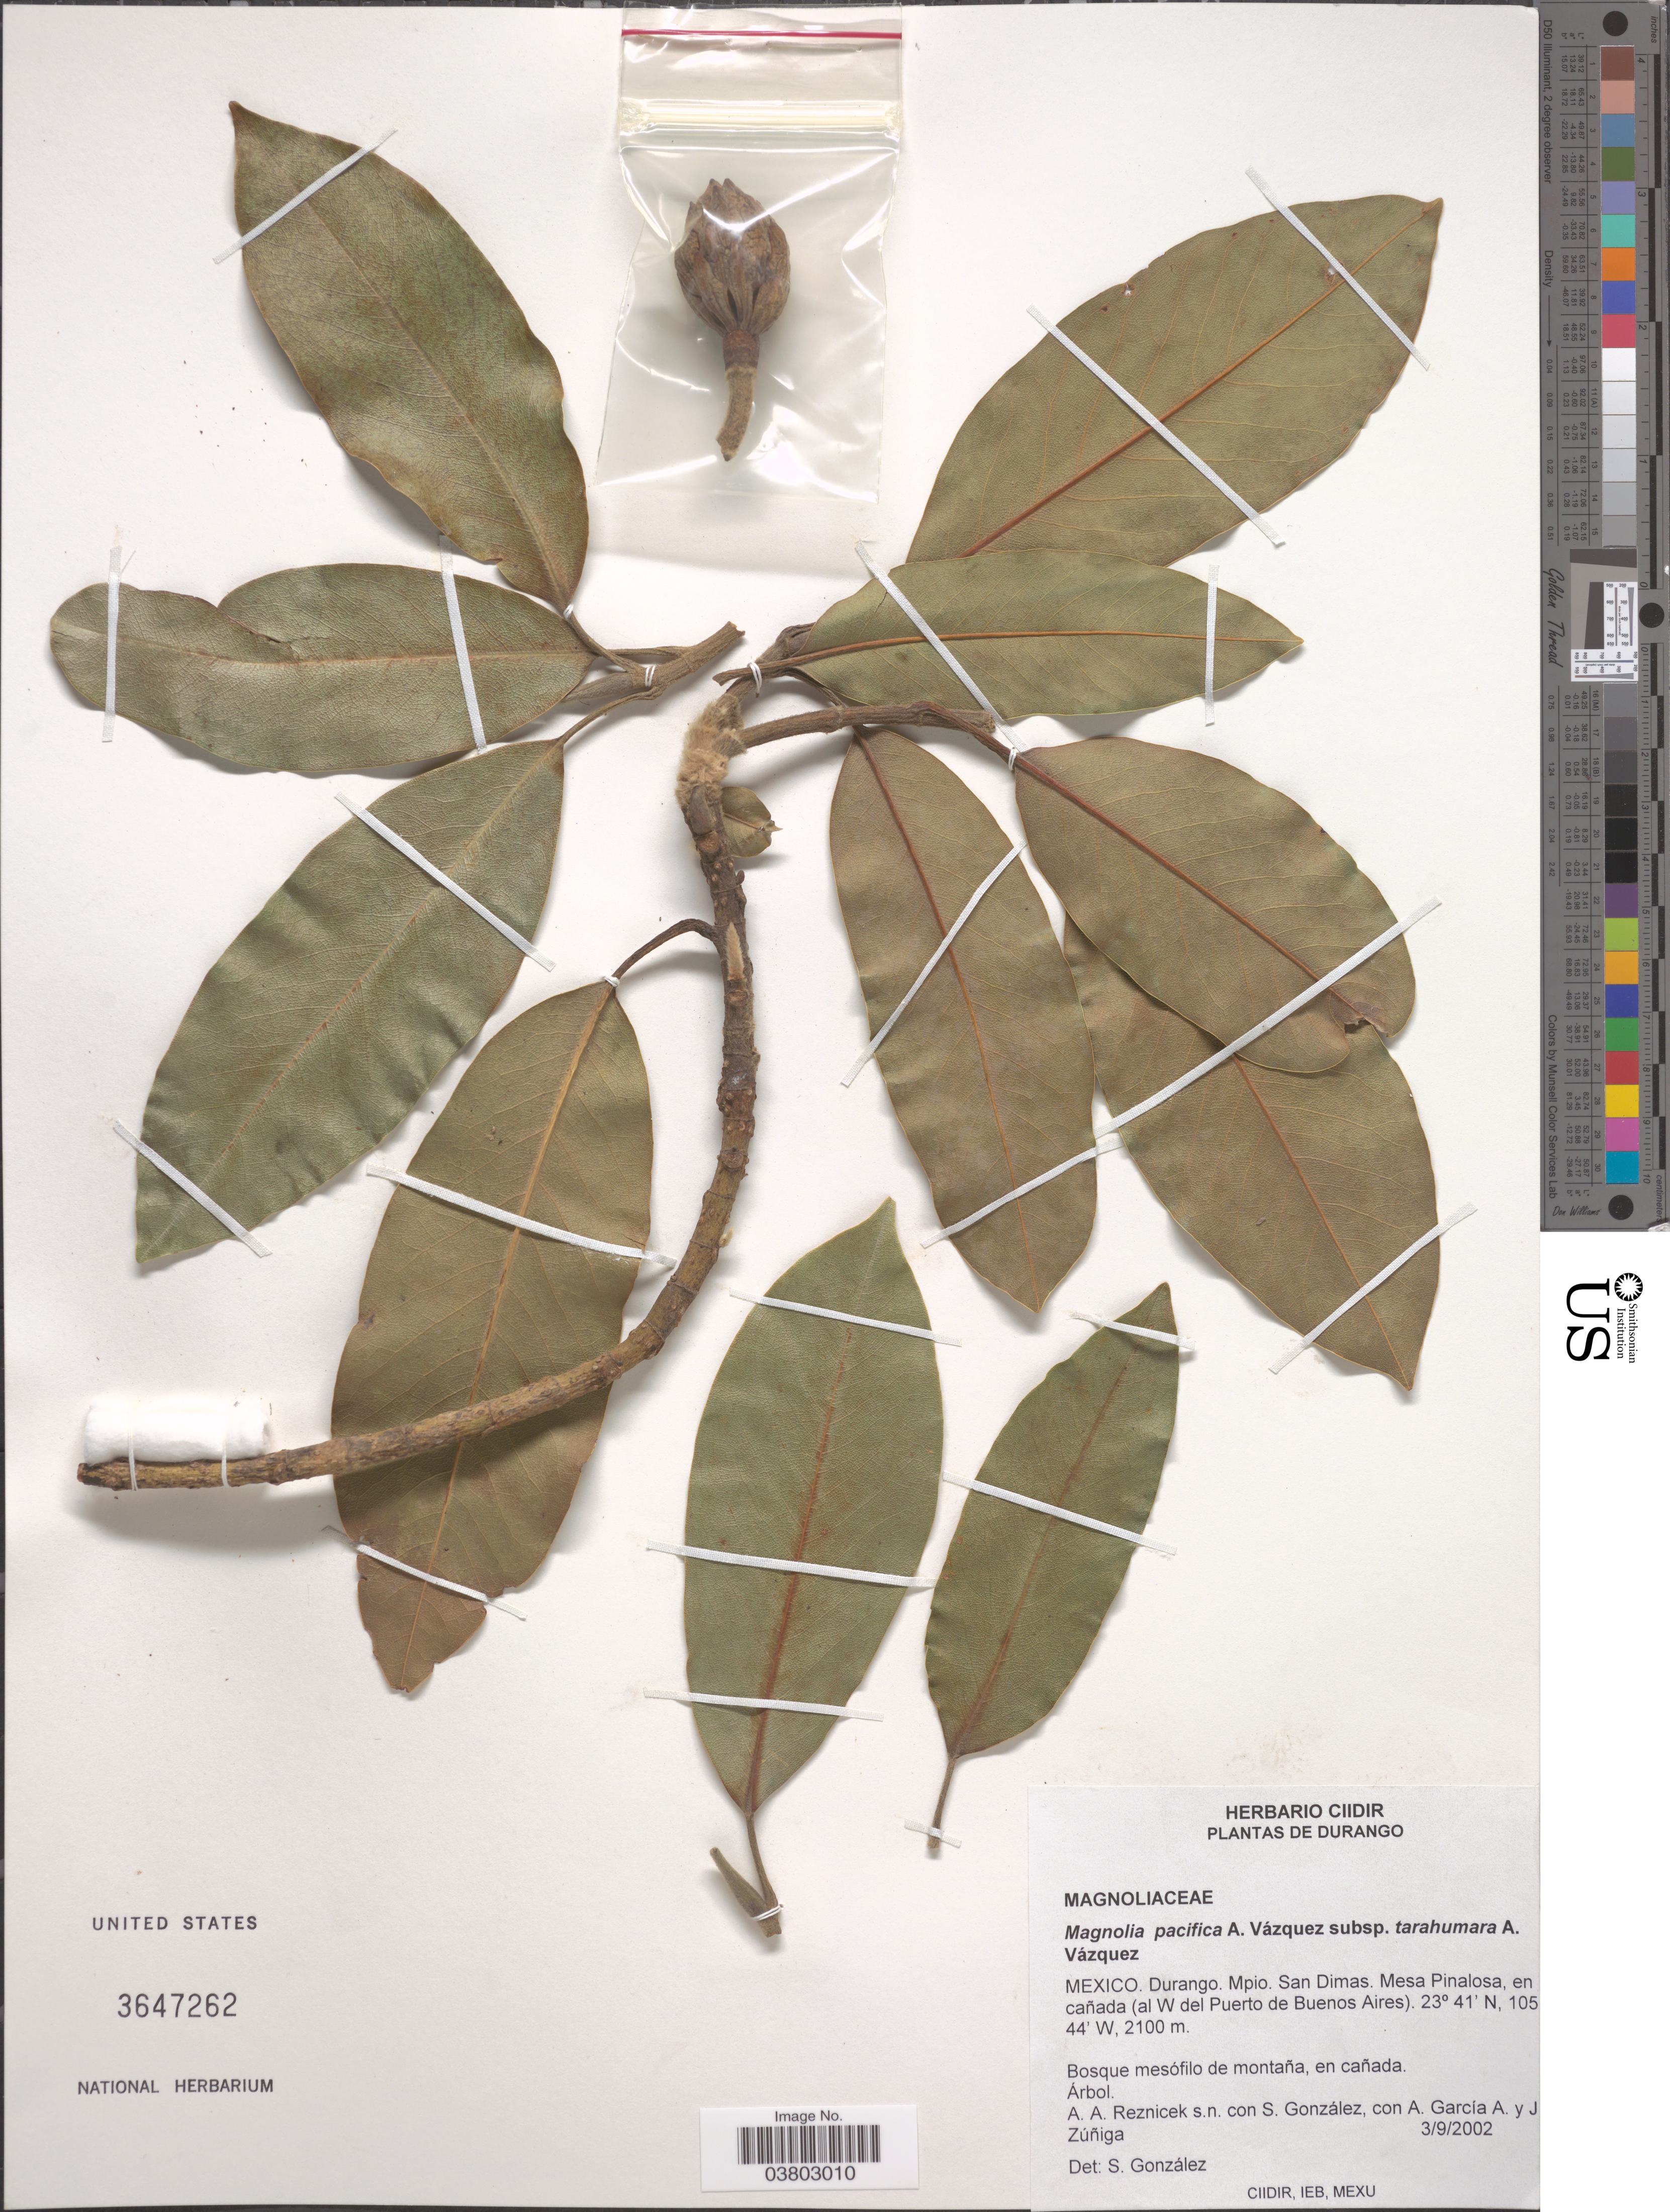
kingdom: Plantae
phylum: Tracheophyta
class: Magnoliopsida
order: Magnoliales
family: Magnoliaceae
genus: Magnolia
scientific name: Magnolia pacifica subsp. tarahumara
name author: A. Vázquez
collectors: A. A. Reznicek, S. González, A. García A. & J. Zúñiga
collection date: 2002-09-03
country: Mexico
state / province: Durango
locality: Mpio. San Dimas, Mesa Pinalosa, en cañada (al W del Puerto de Buenos Aires).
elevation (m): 2100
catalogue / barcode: US 3647262